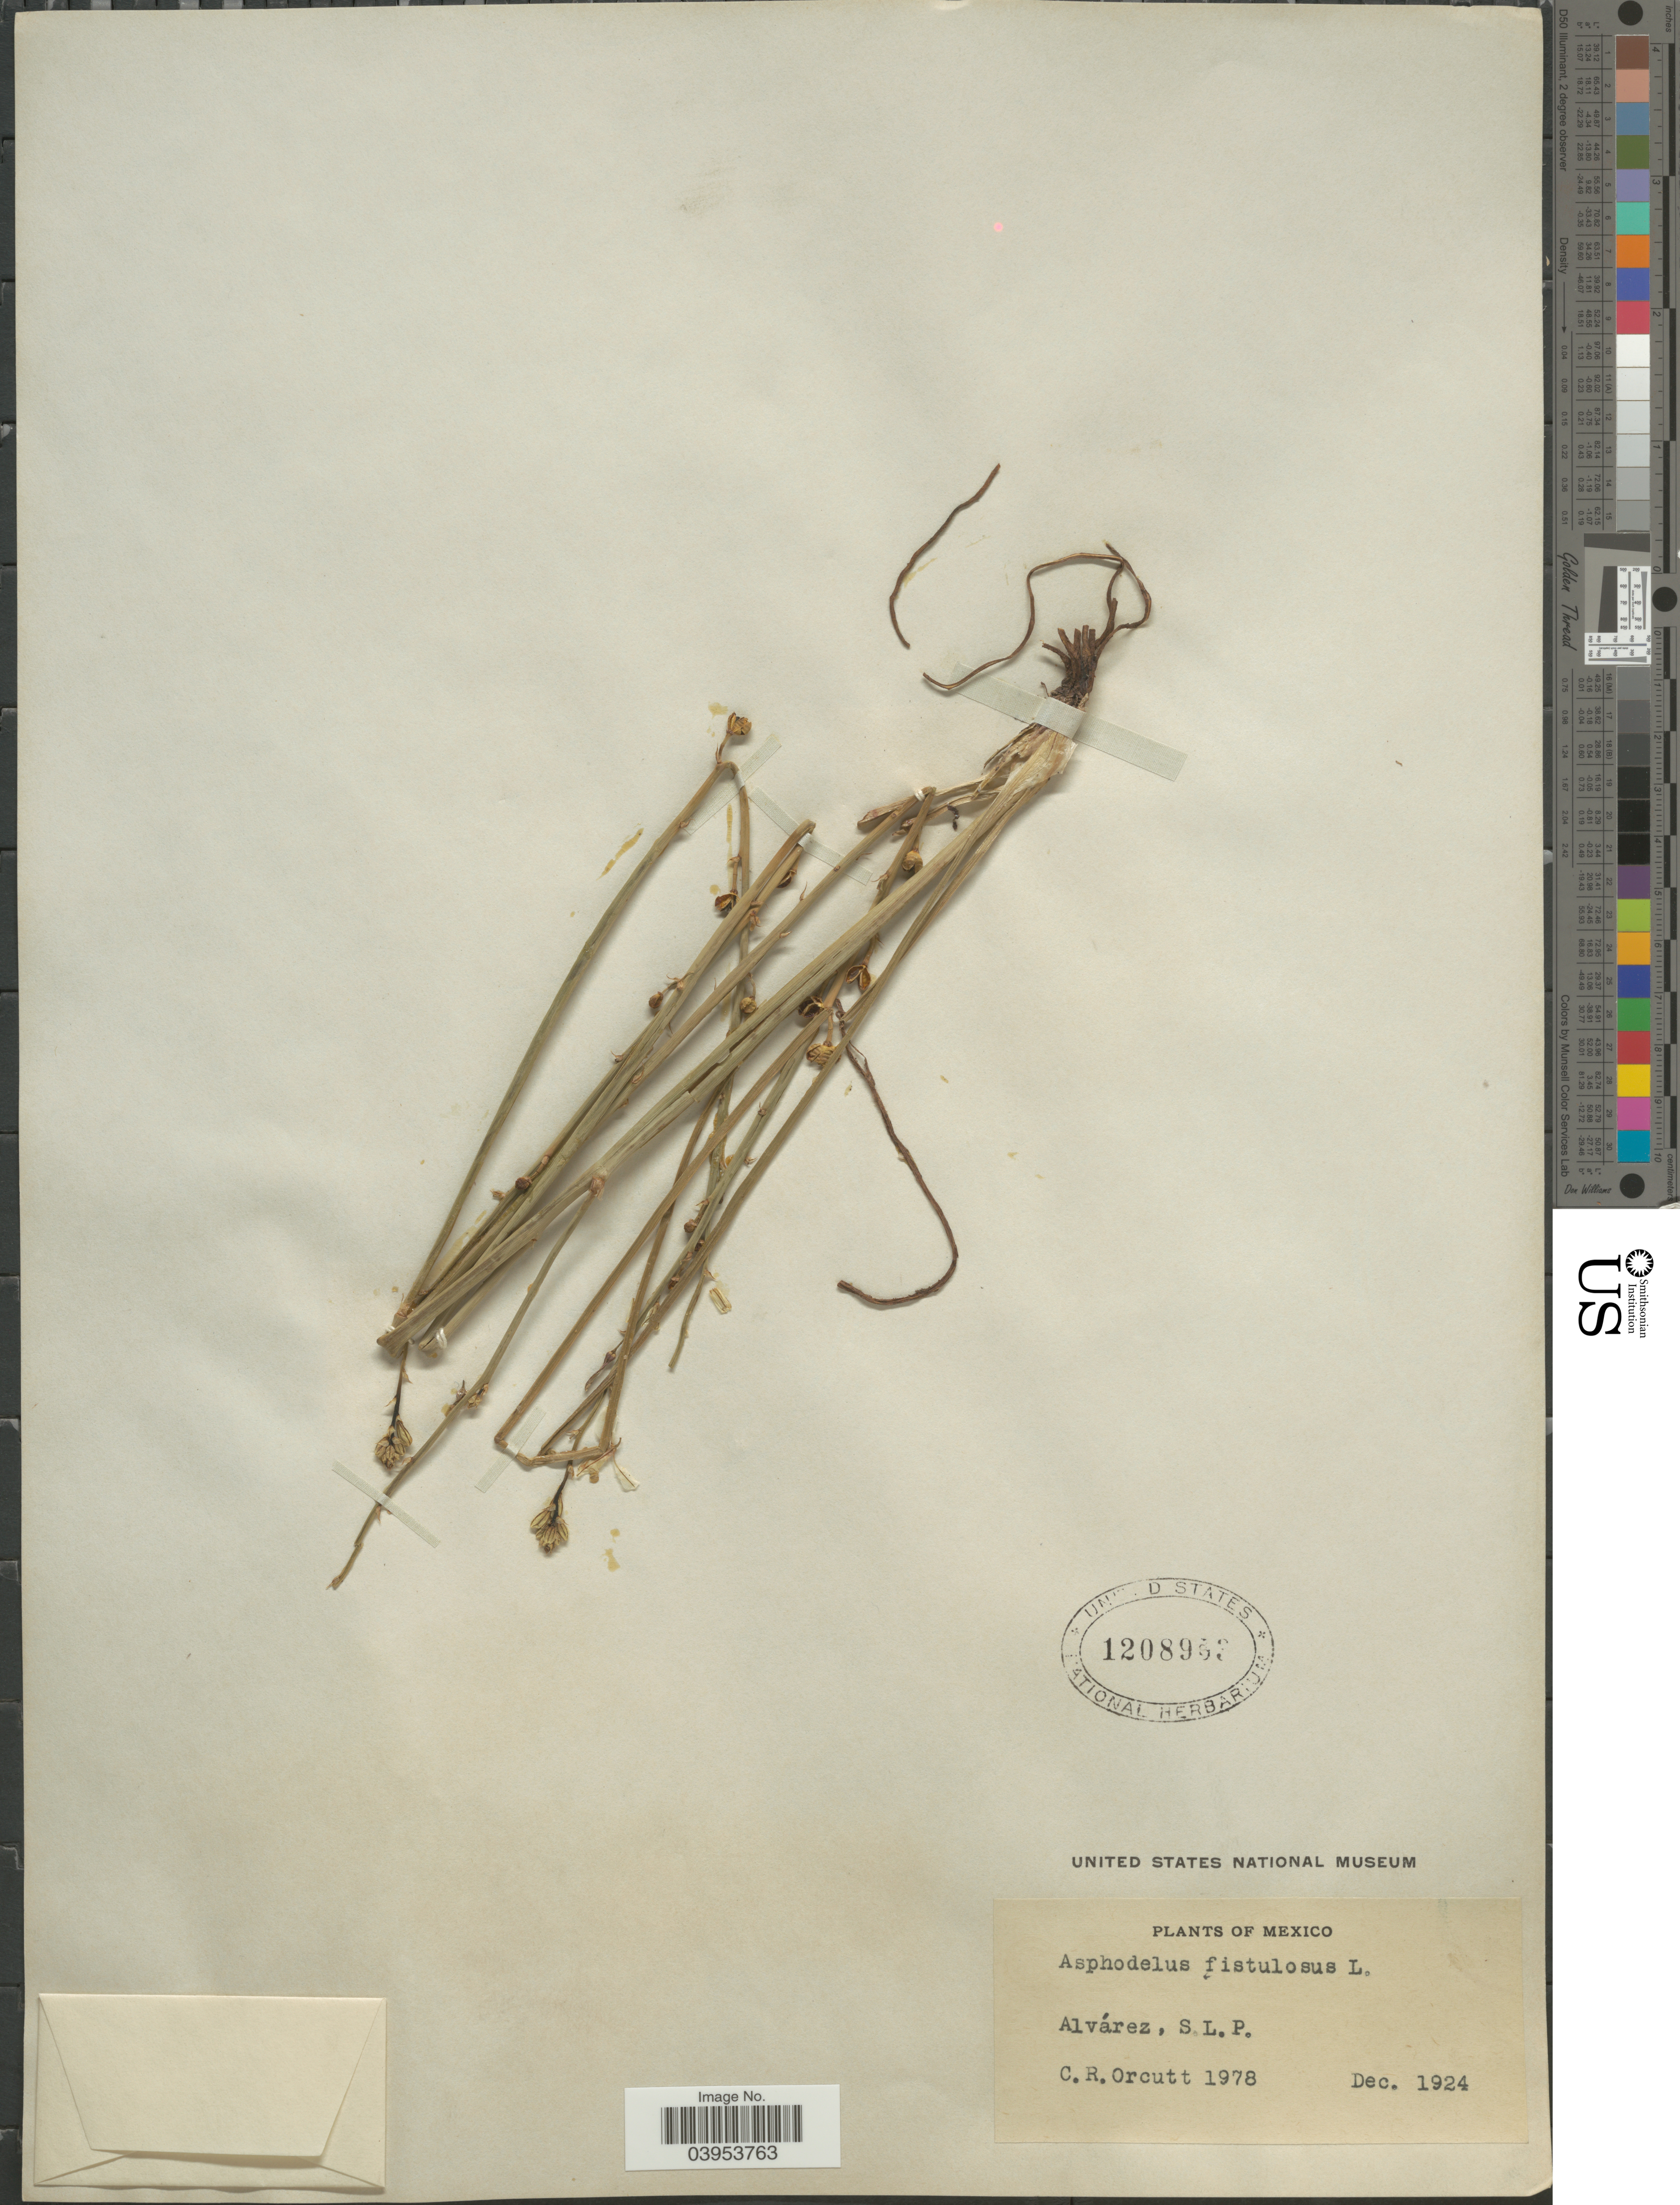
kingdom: Plantae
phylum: Tracheophyta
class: Liliopsida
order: Asparagales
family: Asphodelaceae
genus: Asphodelus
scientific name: Asphodelus fistulosus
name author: L.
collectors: C. R. Orcutt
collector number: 1978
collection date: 1924-12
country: Mexico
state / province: San Luis Potosí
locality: Alvárez.